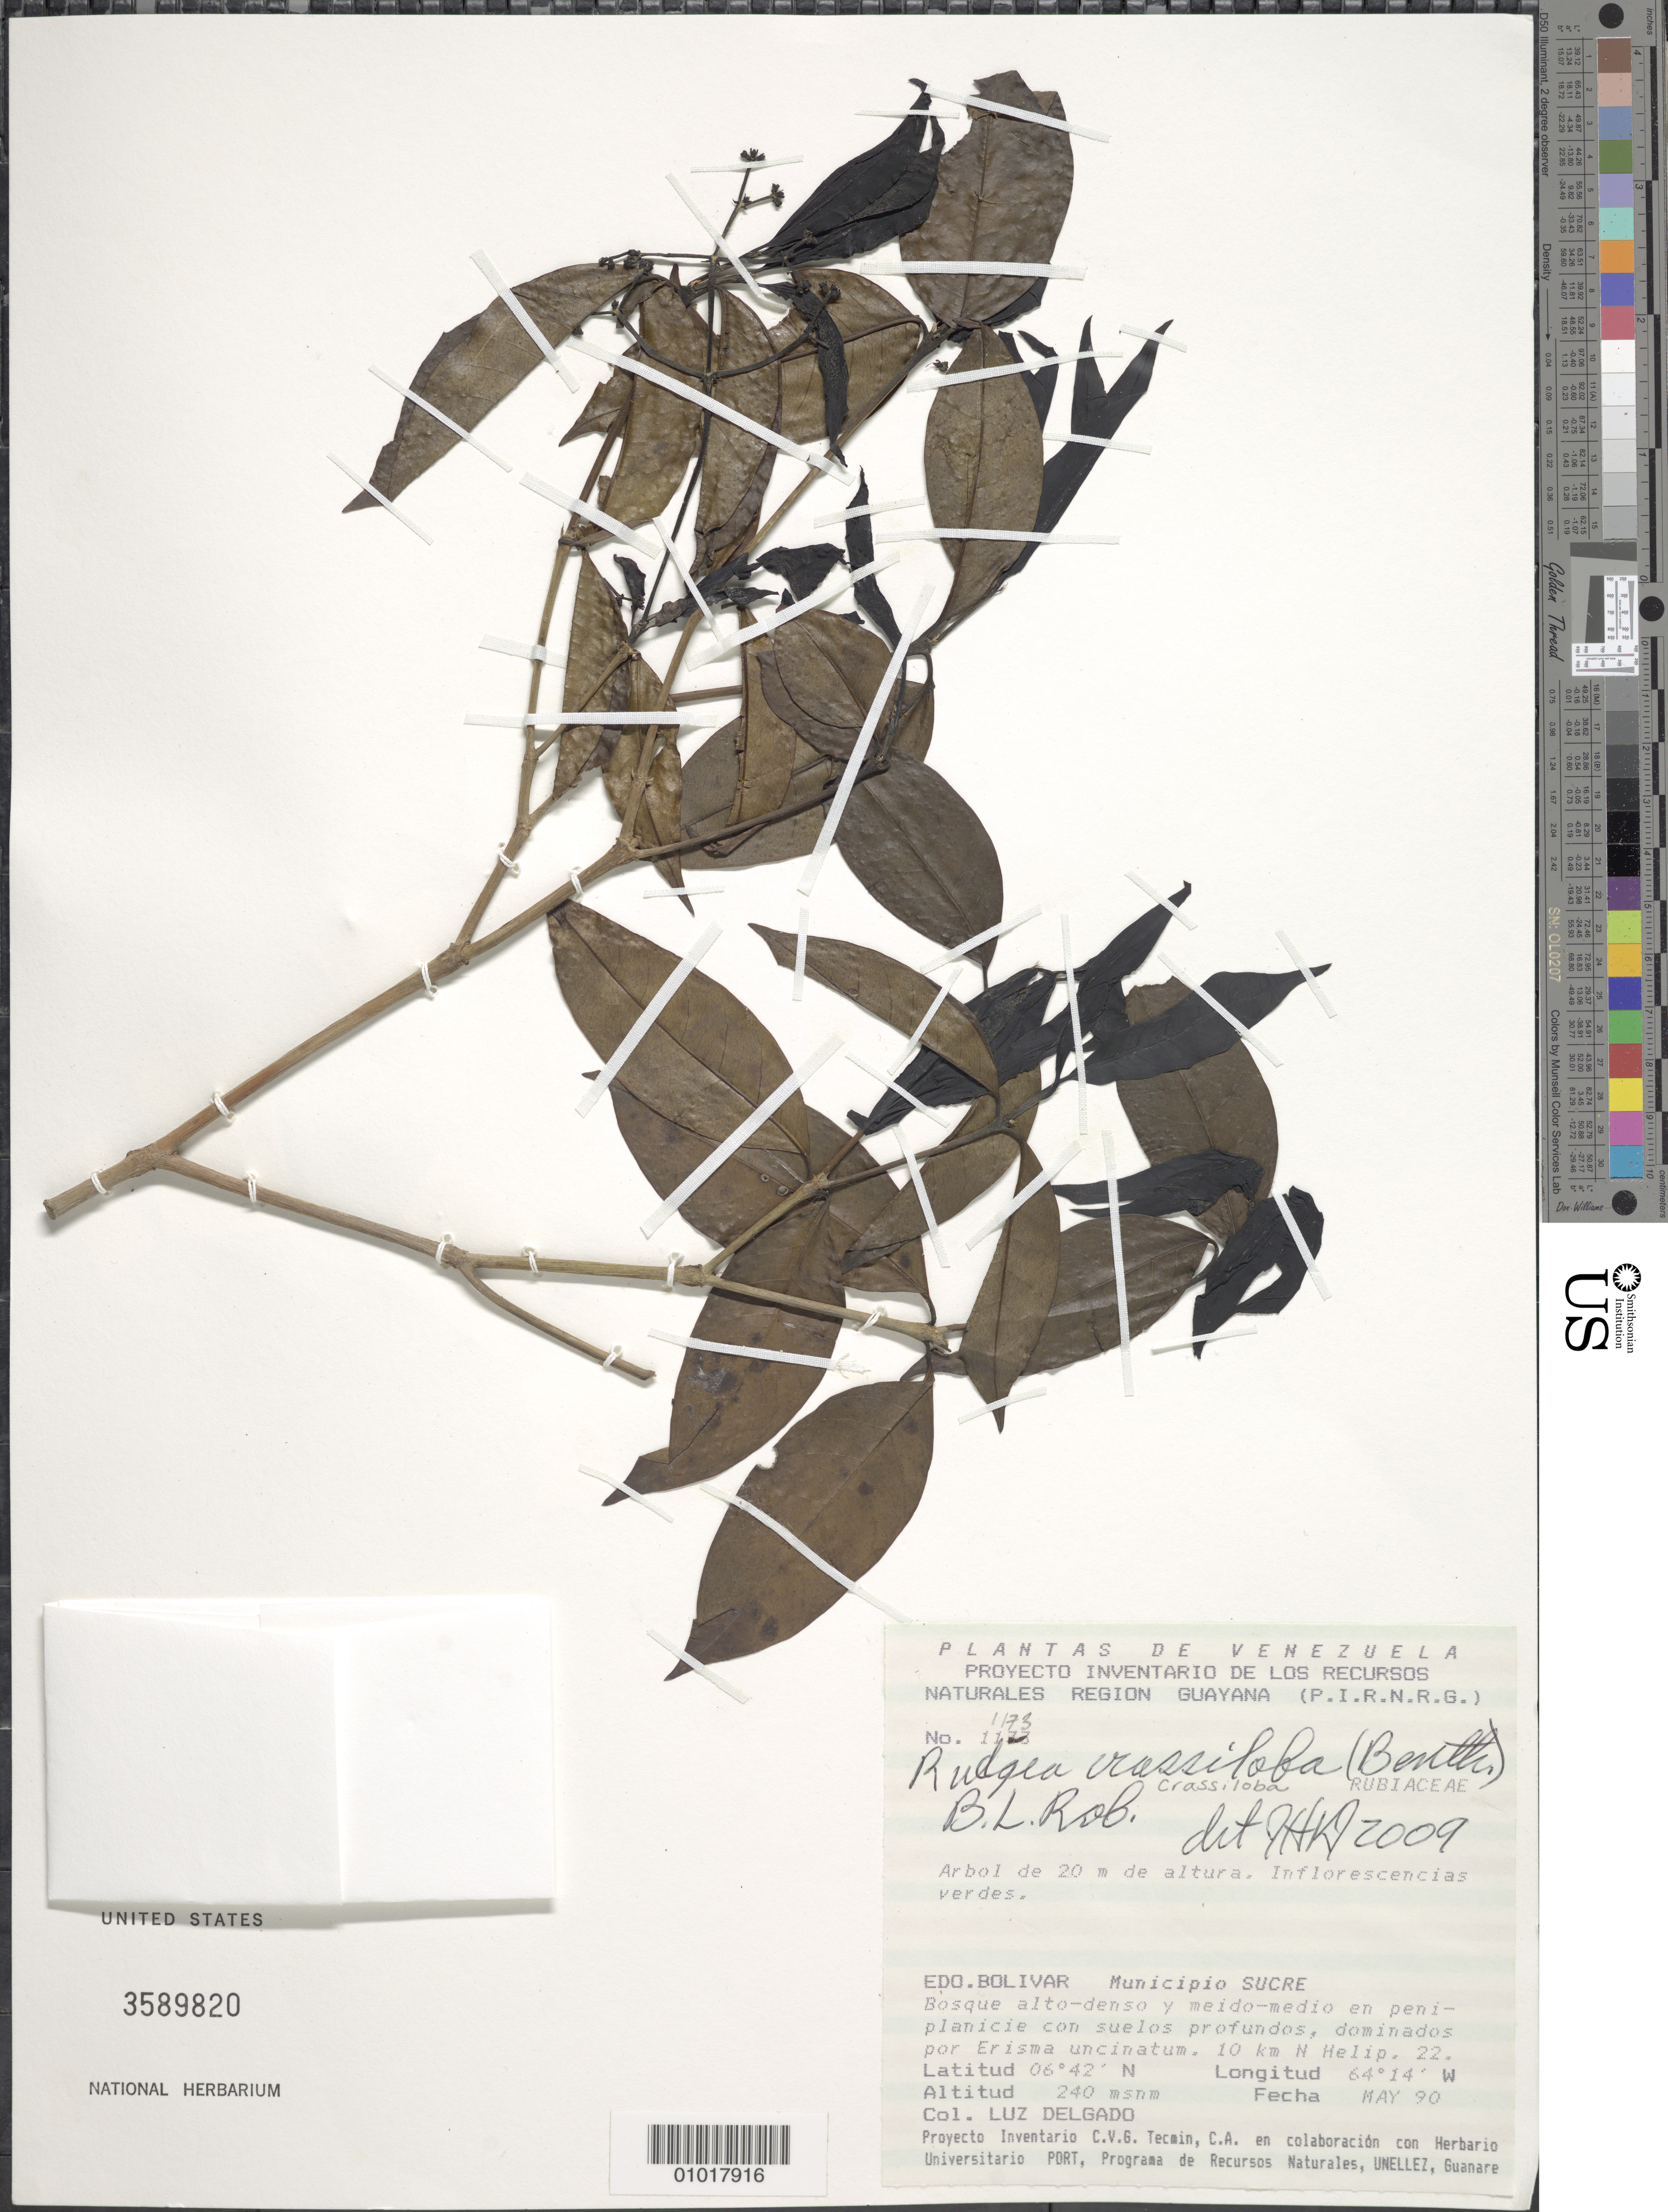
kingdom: Plantae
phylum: Tracheophyta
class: Magnoliopsida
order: Gentianales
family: Rubiaceae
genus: Rudgea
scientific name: Rudgea crassiloba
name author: (Benth.) B.L. Rob.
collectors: L. Delgado V.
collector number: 1173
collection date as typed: May-90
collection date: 1990-05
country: Venezuela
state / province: Bolívar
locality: Sucre. 10 km N Helip. 22.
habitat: Bosque alto-denso y meido-medio en peniplanicie con suelos profundos.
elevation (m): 240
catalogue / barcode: US 3589820